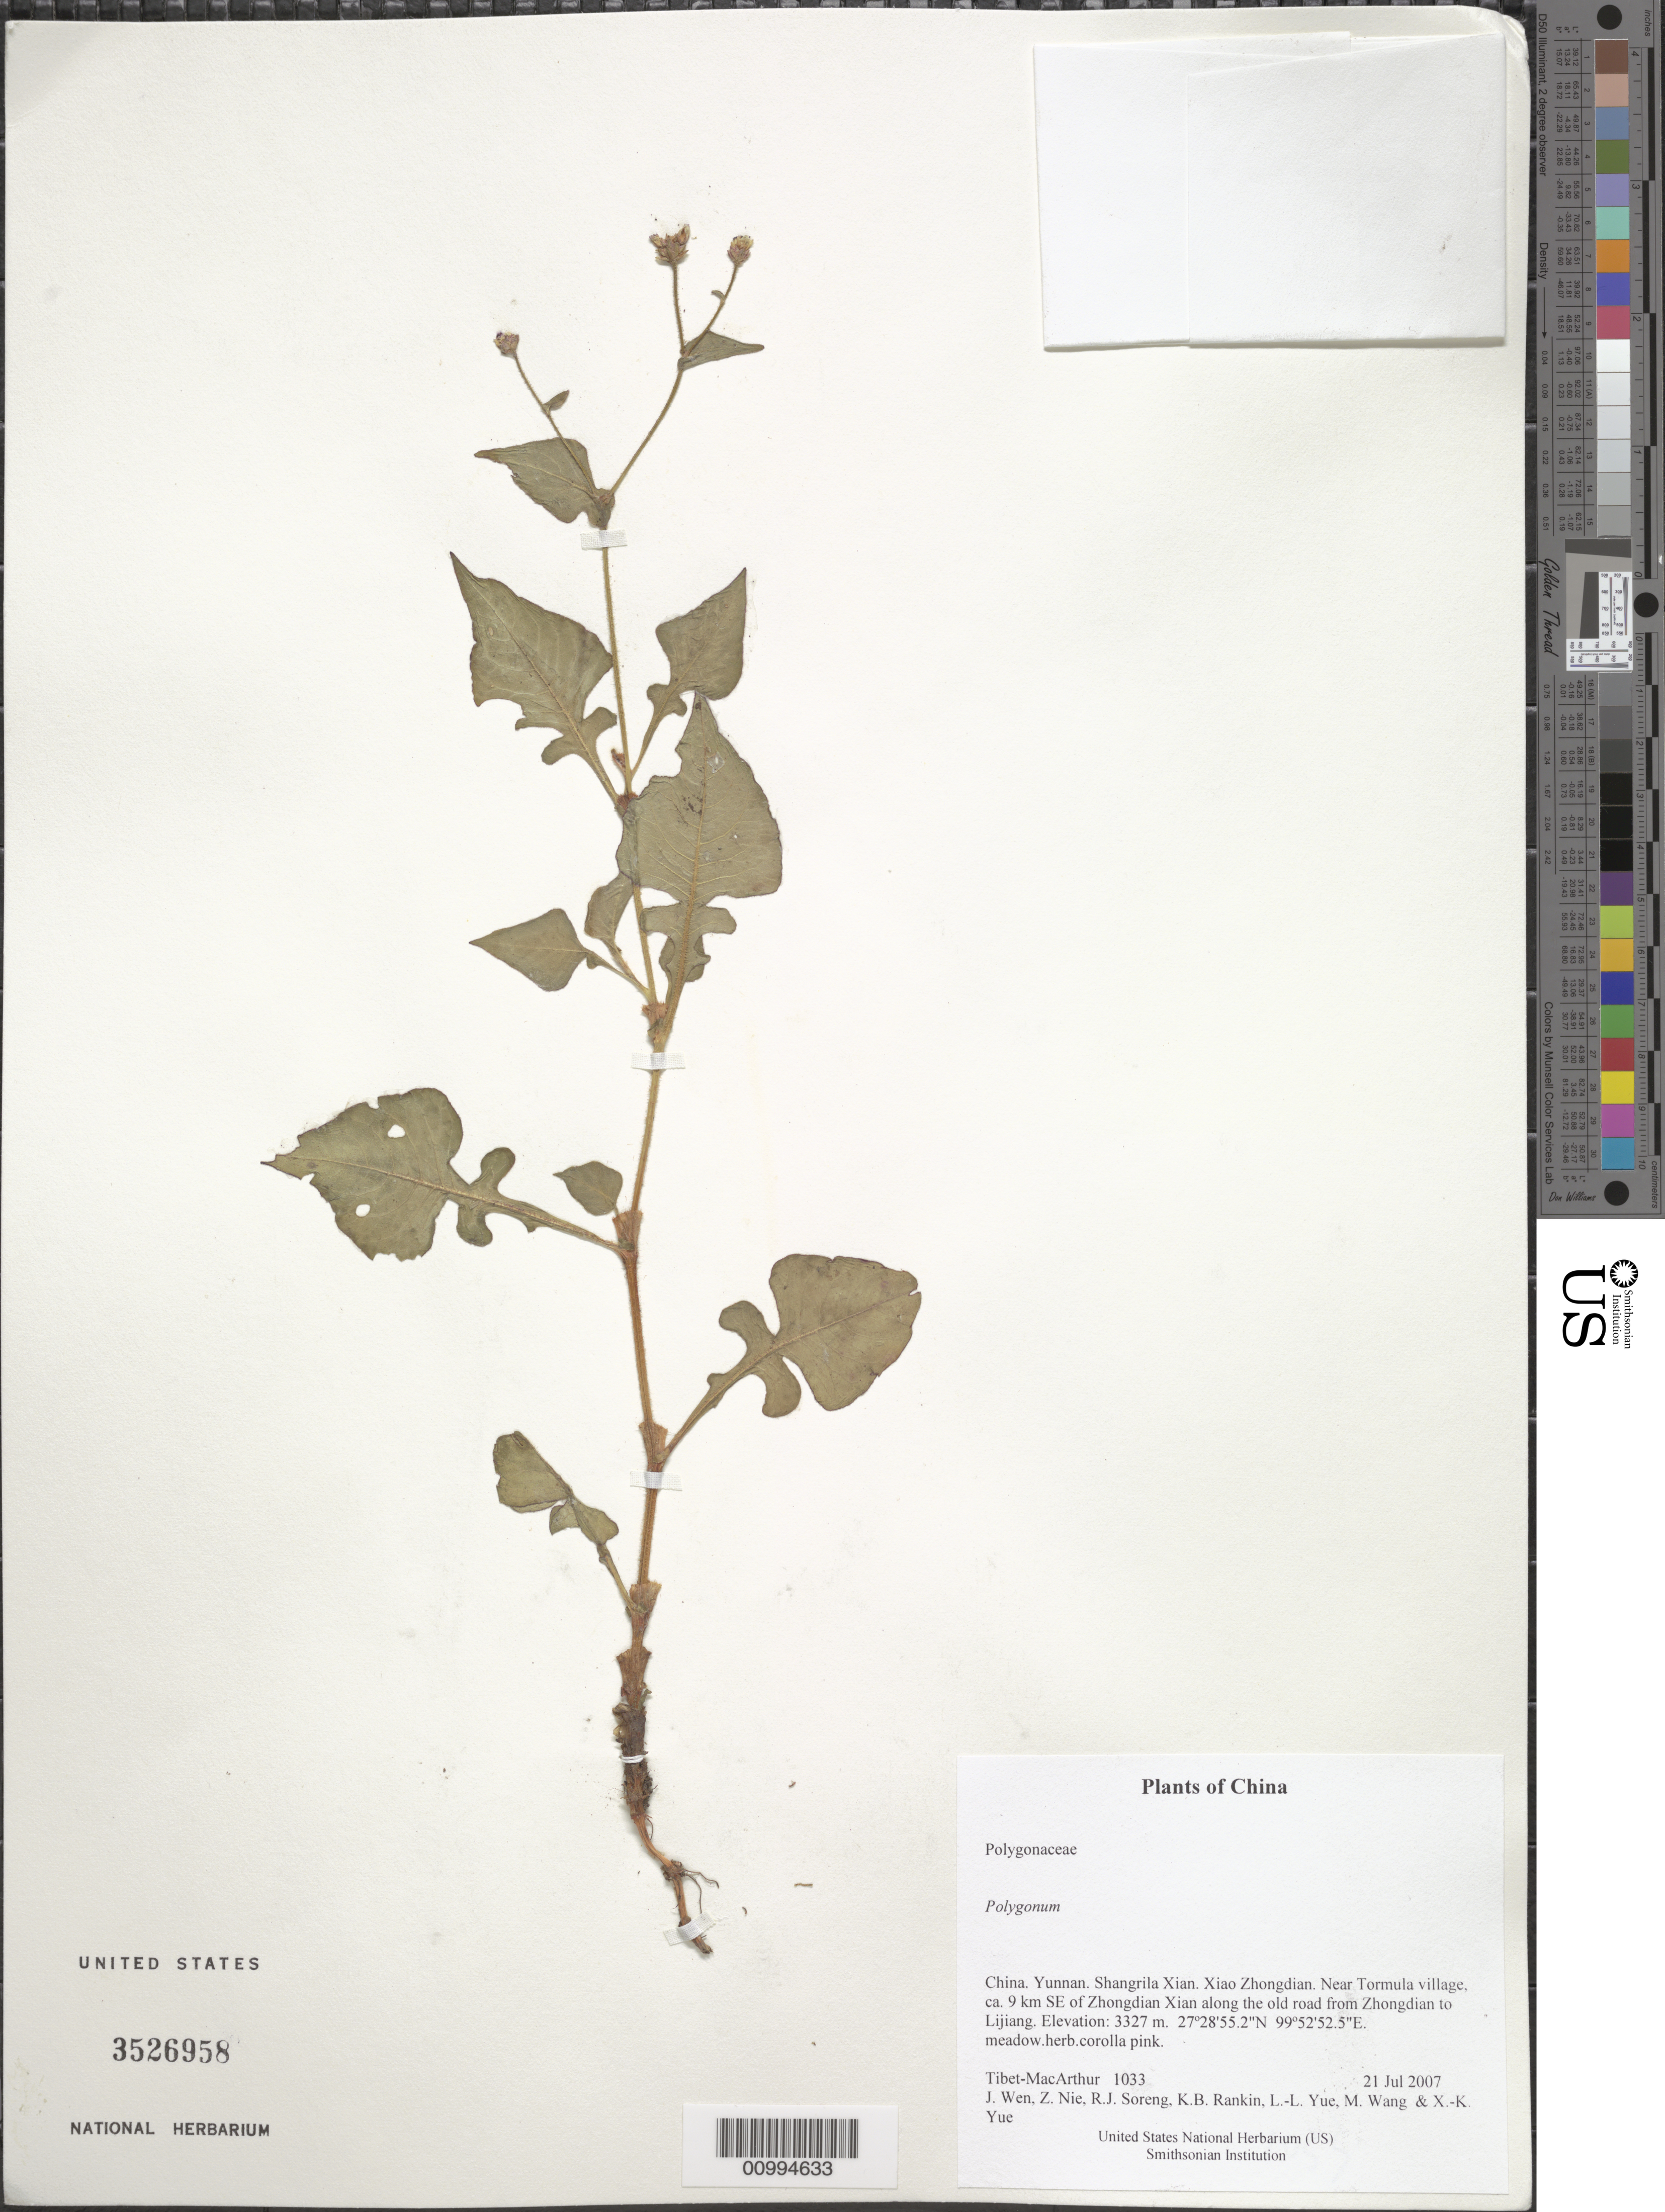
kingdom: Plantae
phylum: Tracheophyta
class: Magnoliopsida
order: Caryophyllales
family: Polygonaceae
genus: Polygonum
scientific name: Polygonum sp.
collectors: Tibet-MacArthur, J. Wen, Z. Nie, R. J. Soreng, K. Rankin, L. Yue, M. Wang & X. Yue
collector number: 1033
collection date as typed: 21 Jul 2007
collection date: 2007-07-21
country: China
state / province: Yunnan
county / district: Shangrila Xian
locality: Xiao Zhongdian. Near Tormula village, ca. 9 km SE of Zhongdian Xian along the old road from Zhongdian to Lijiang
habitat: meadow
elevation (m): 3327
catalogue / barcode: US 3526958